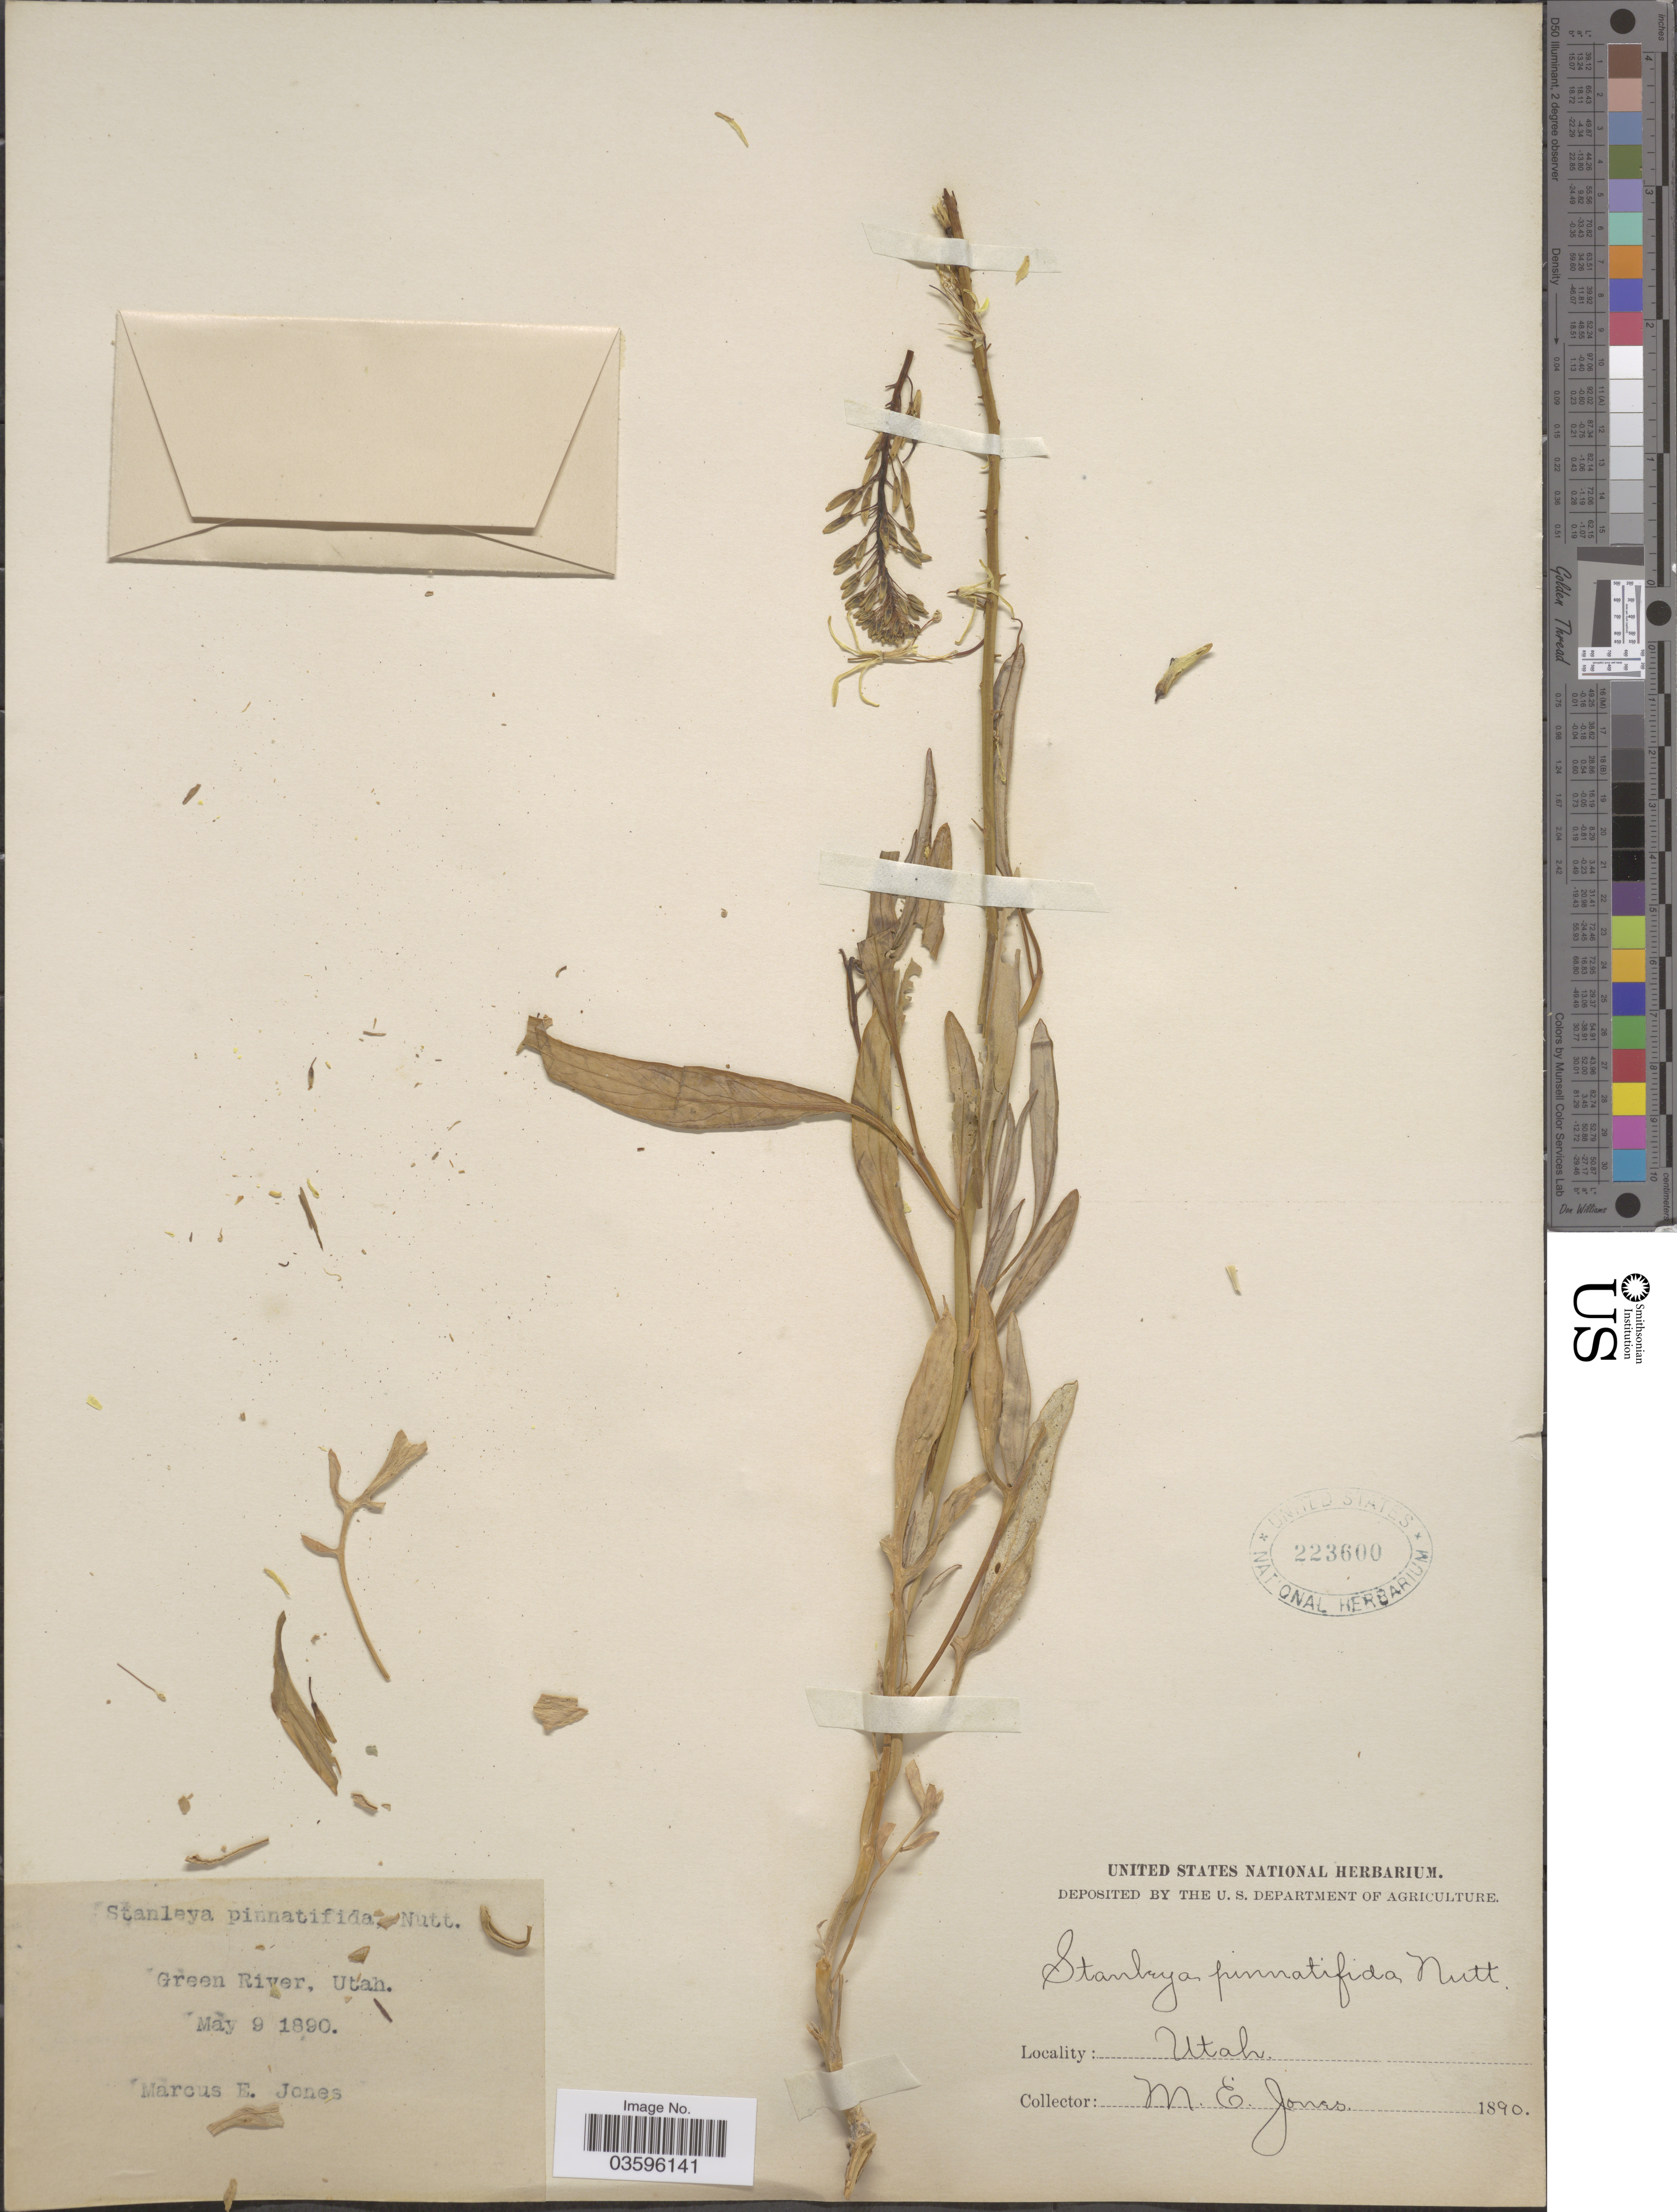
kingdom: Plantae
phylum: Tracheophyta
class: Magnoliopsida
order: Brassicales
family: Brassicaceae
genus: Stanleya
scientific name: Stanleya pinnata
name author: (Pursh) Britton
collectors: M. E. Jones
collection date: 1890-05-09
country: United States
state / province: Utah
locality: Green River.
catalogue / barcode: US 223600